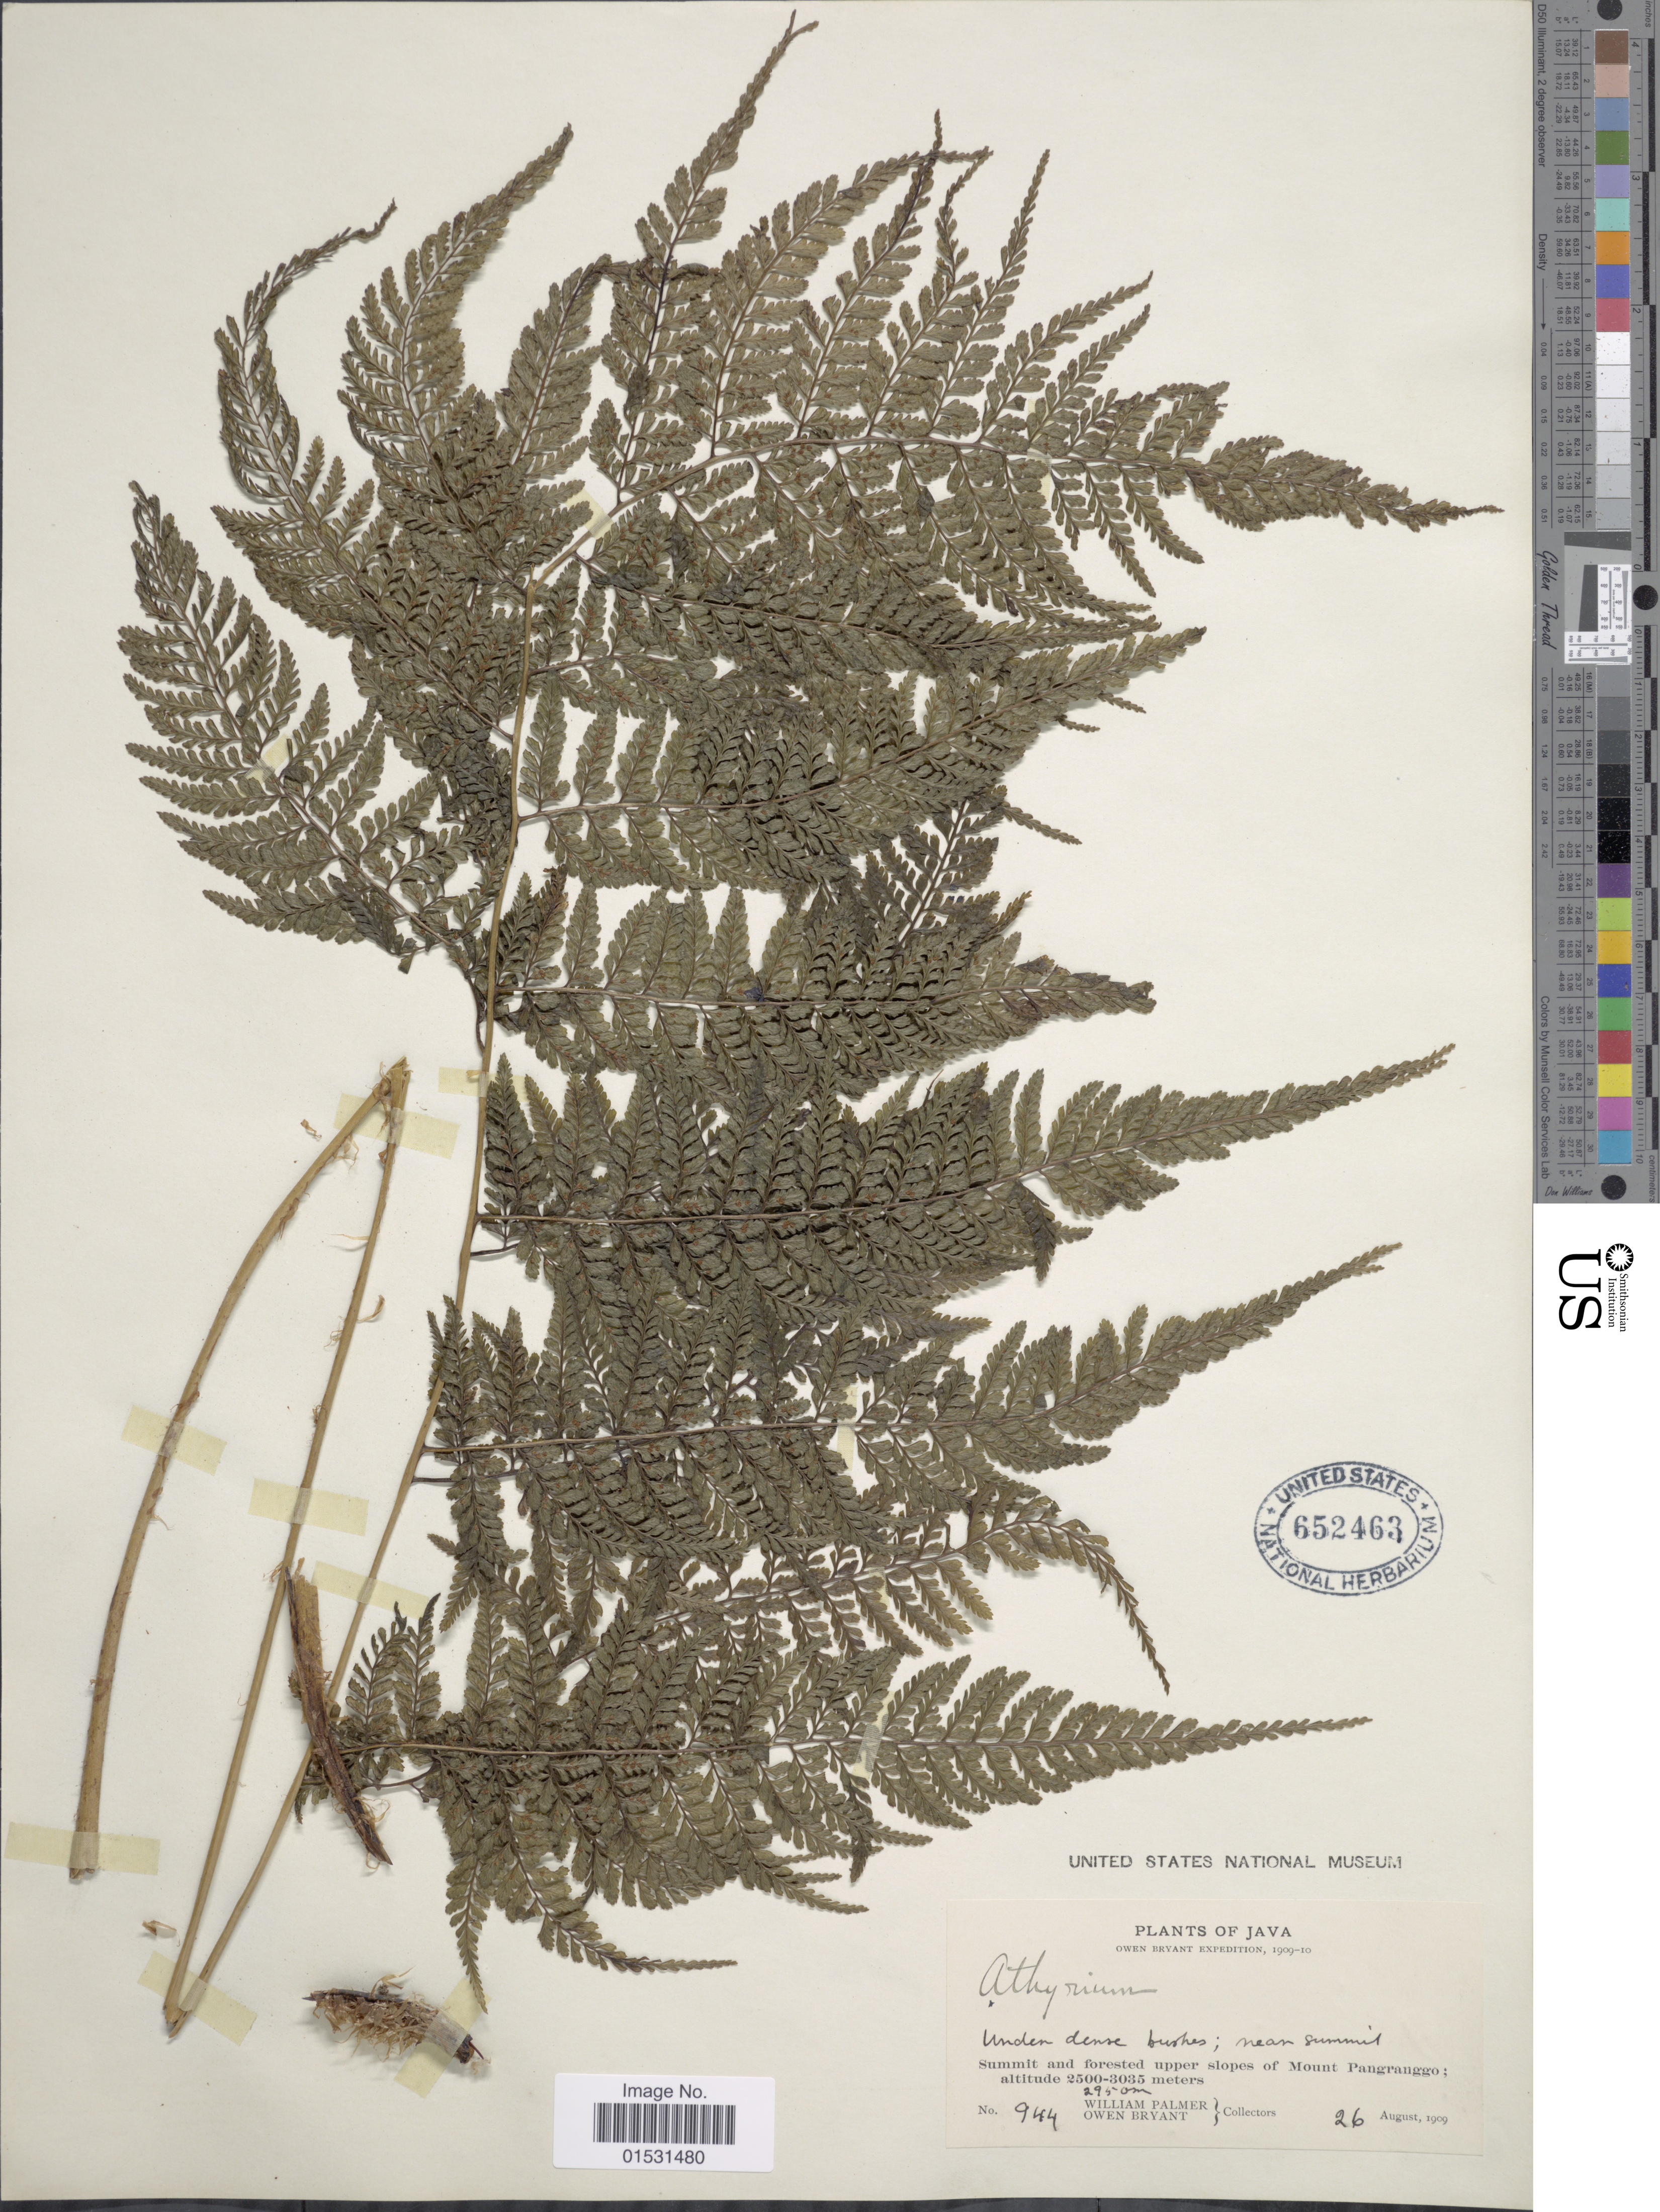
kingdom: Plantae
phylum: Tracheophyta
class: Polypodiopsida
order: Polypodiales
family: Athyriaceae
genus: Athyrium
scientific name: Athyrium sp.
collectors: W. Palmer & O. Bryant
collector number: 944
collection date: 1909-08-26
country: Indonesia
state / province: Java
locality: Summit and forested upper slopes of Mount Pangranggo.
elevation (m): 2950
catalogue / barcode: US 652463